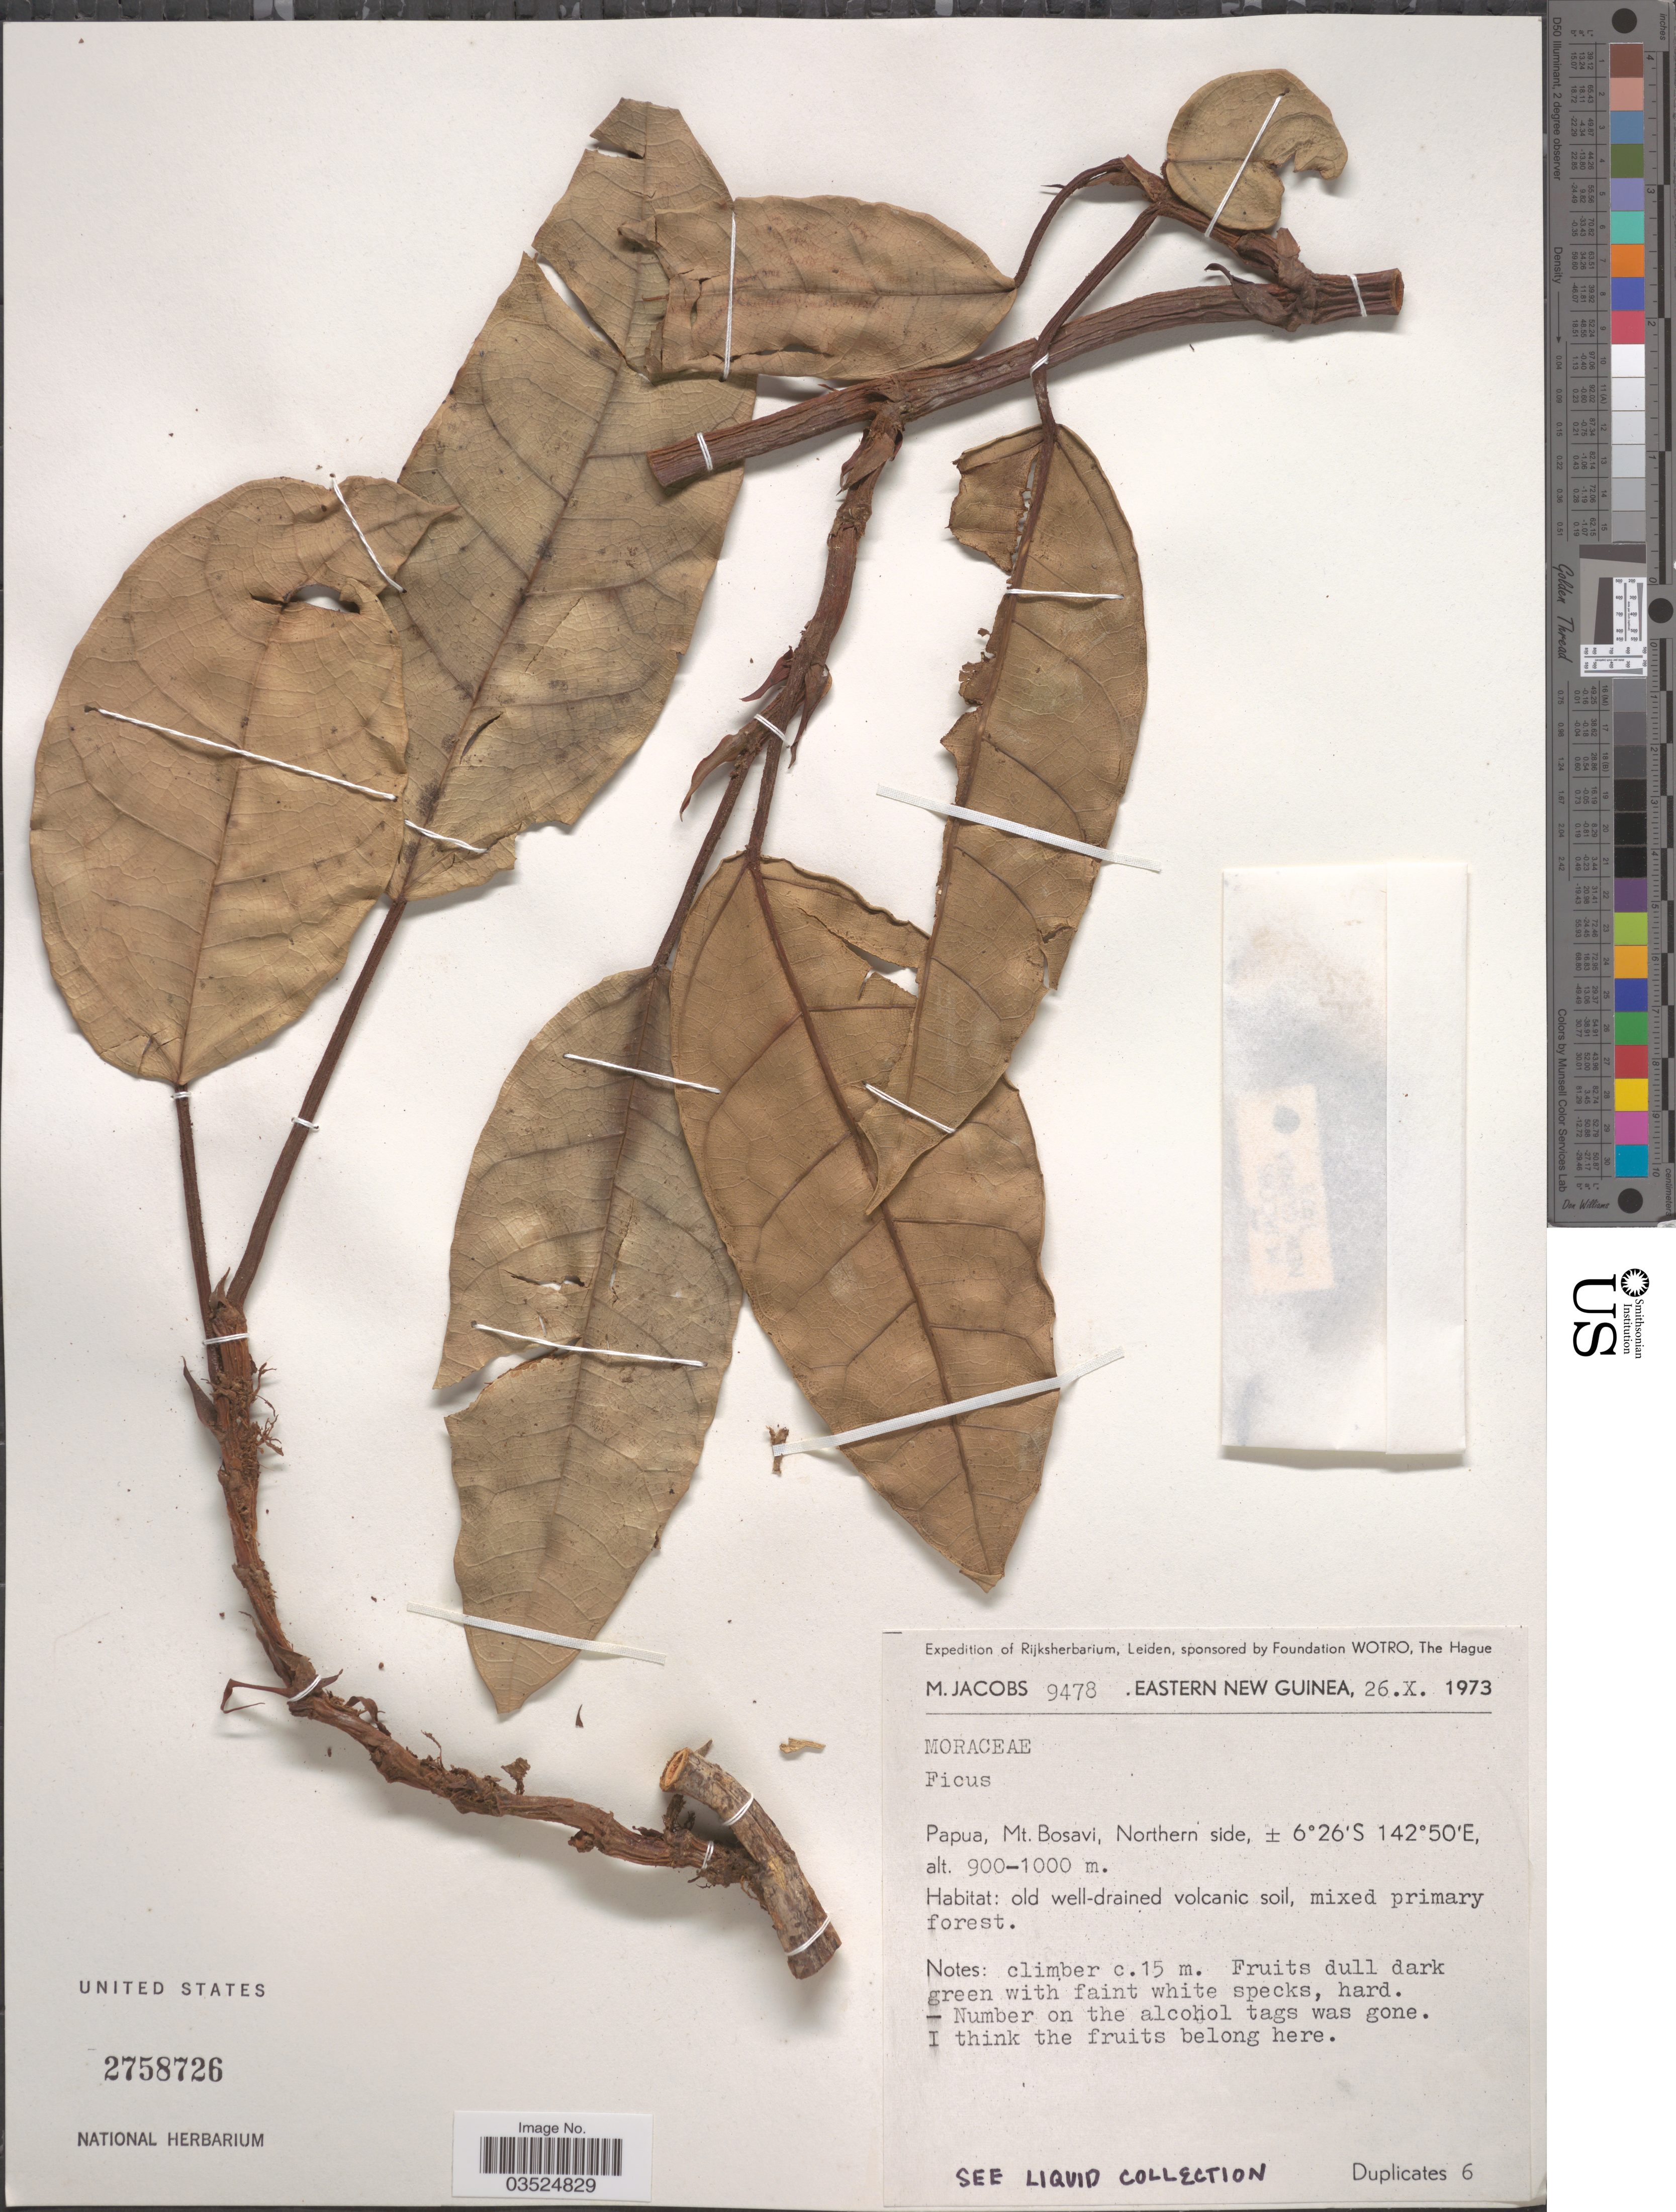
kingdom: Plantae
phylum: Tracheophyta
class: Magnoliopsida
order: Rosales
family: Moraceae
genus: Ficus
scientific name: Ficus sp.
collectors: M. Jacobs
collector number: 9478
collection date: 1973-10-26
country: Papua New Guinea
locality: Eastern New Guinea. Papua, Mt. Bosavi, Northern side.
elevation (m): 900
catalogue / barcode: US 2758726